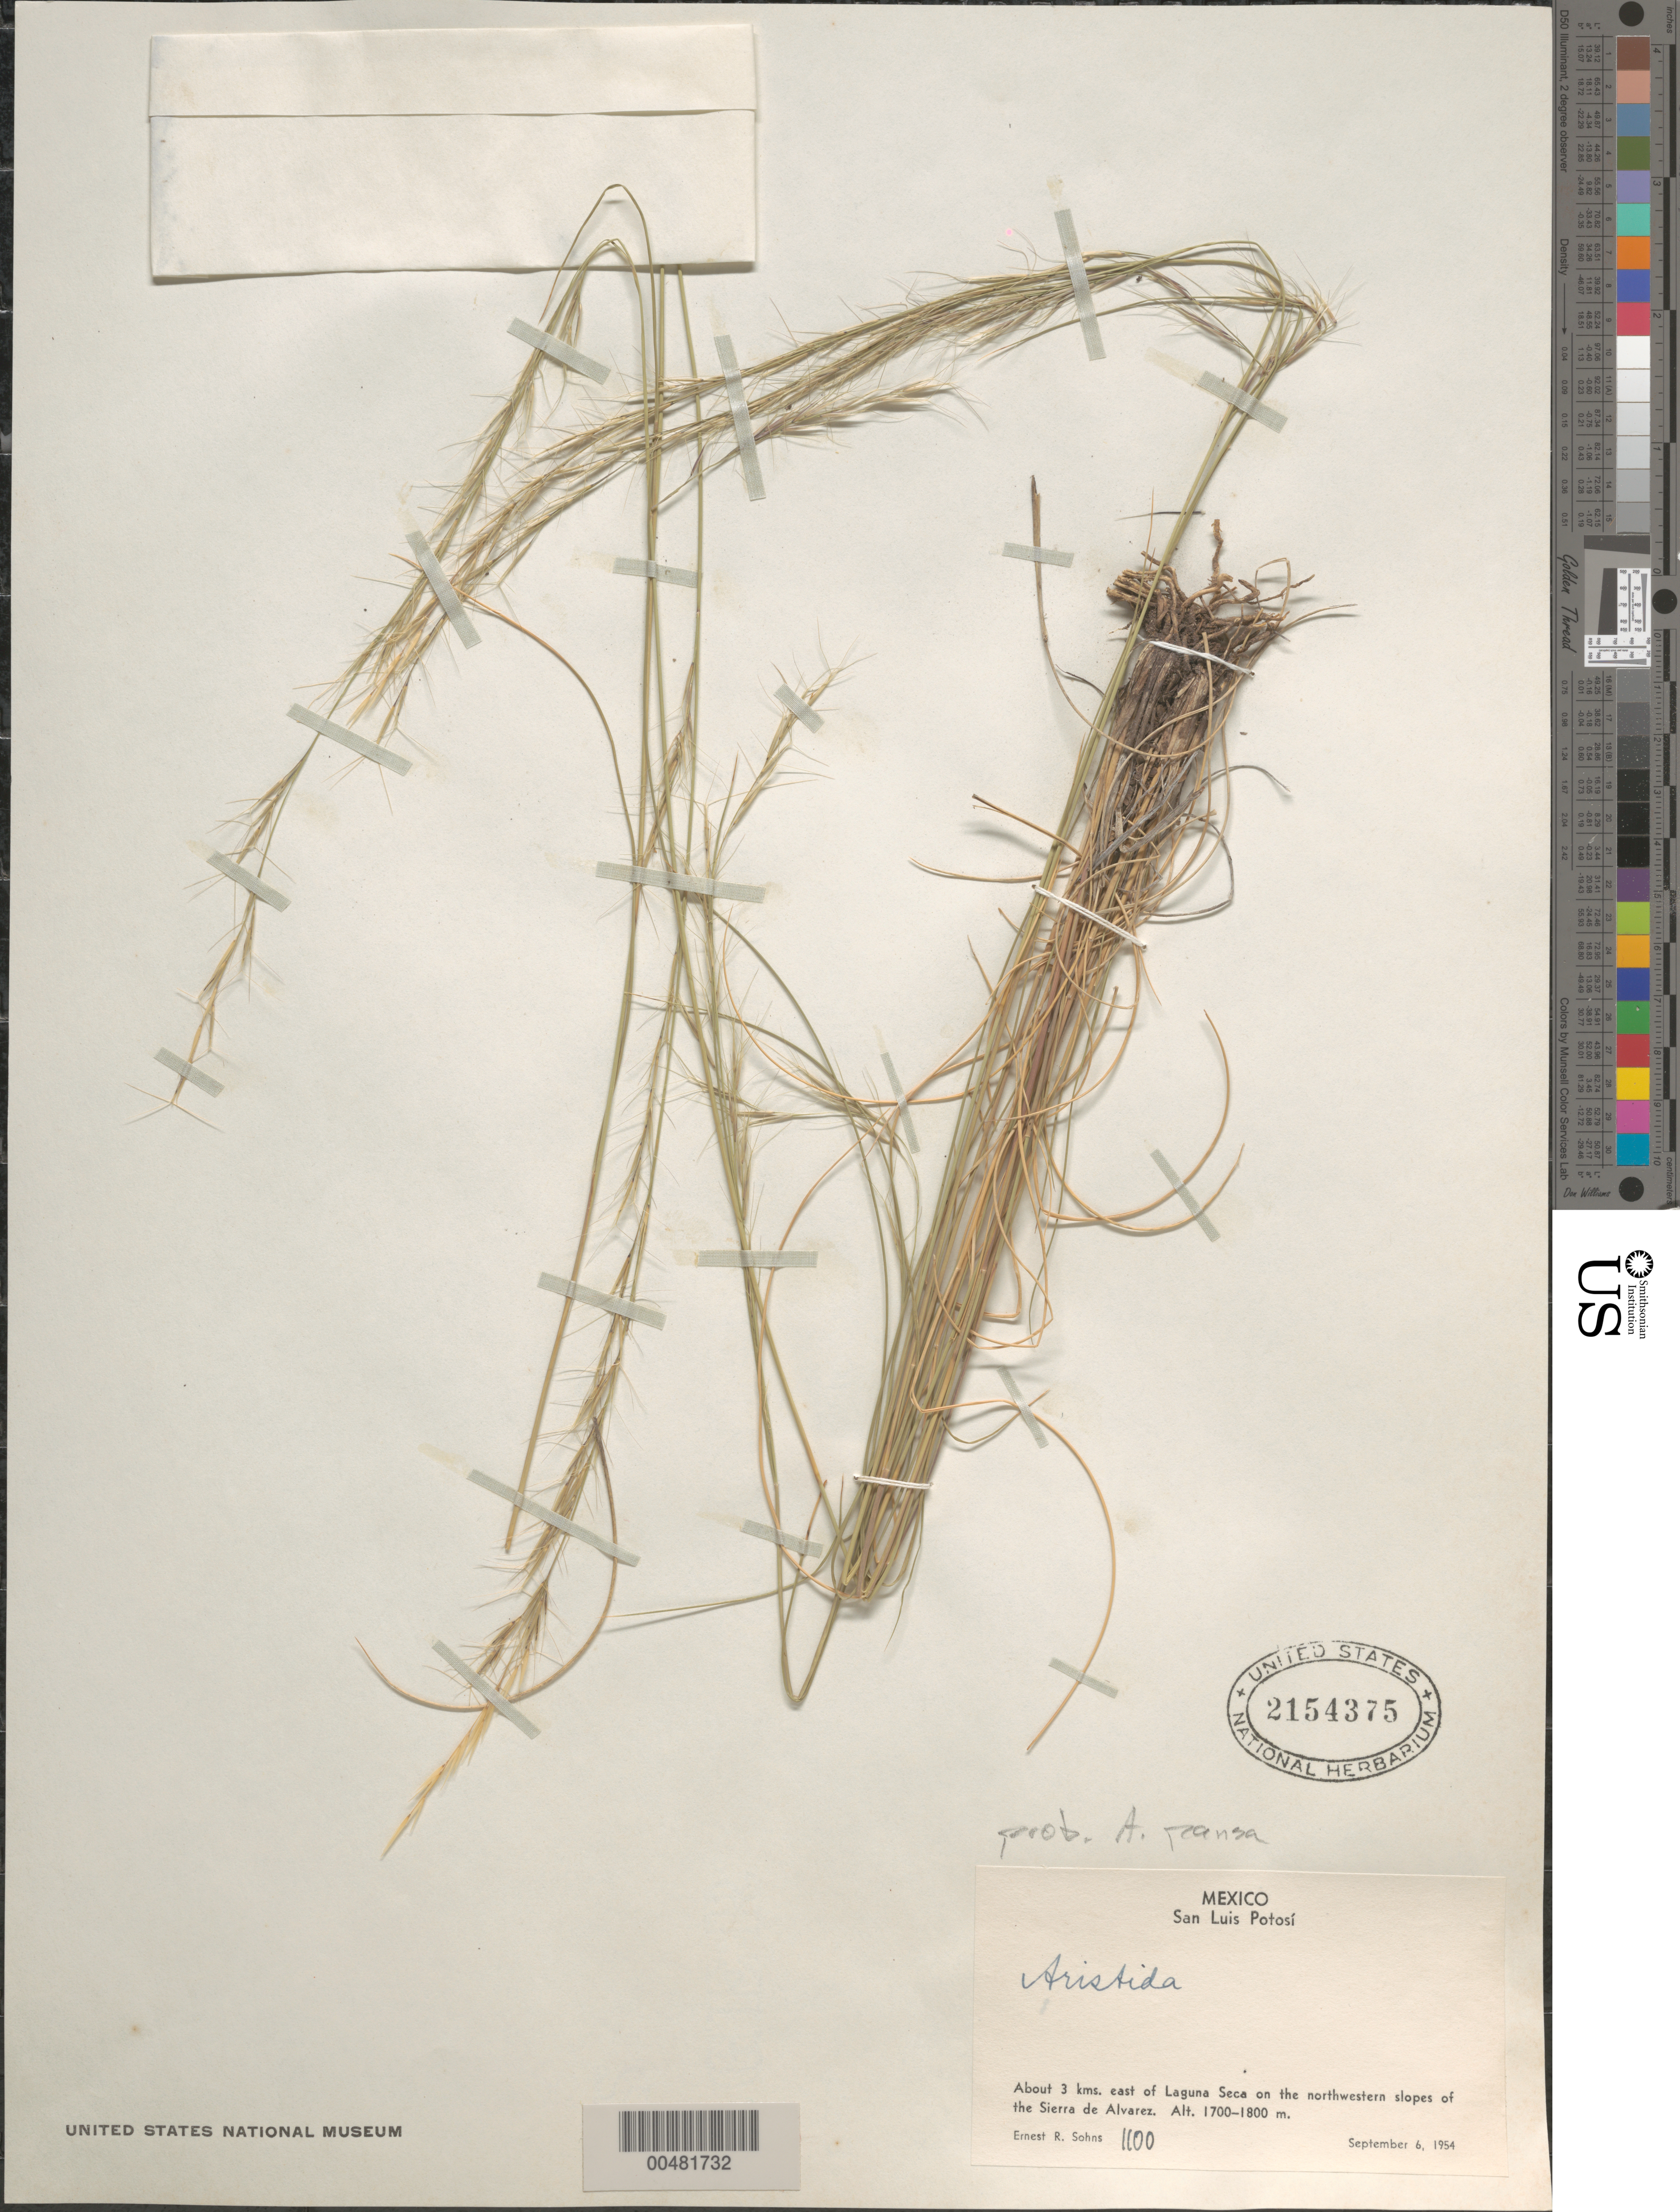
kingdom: Plantae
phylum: Tracheophyta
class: Liliopsida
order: Poales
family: Poaceae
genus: Aristida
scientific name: Aristida pansa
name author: Wooton & Standl.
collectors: E. R. Sohns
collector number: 1100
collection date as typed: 6 Sep 1954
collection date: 1954-09-06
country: Mexico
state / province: San Luis Potosi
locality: About 3 km E of Laguna Seca on the NW slopes of the Sierra de Alvarez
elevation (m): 1700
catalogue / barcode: US 2154375